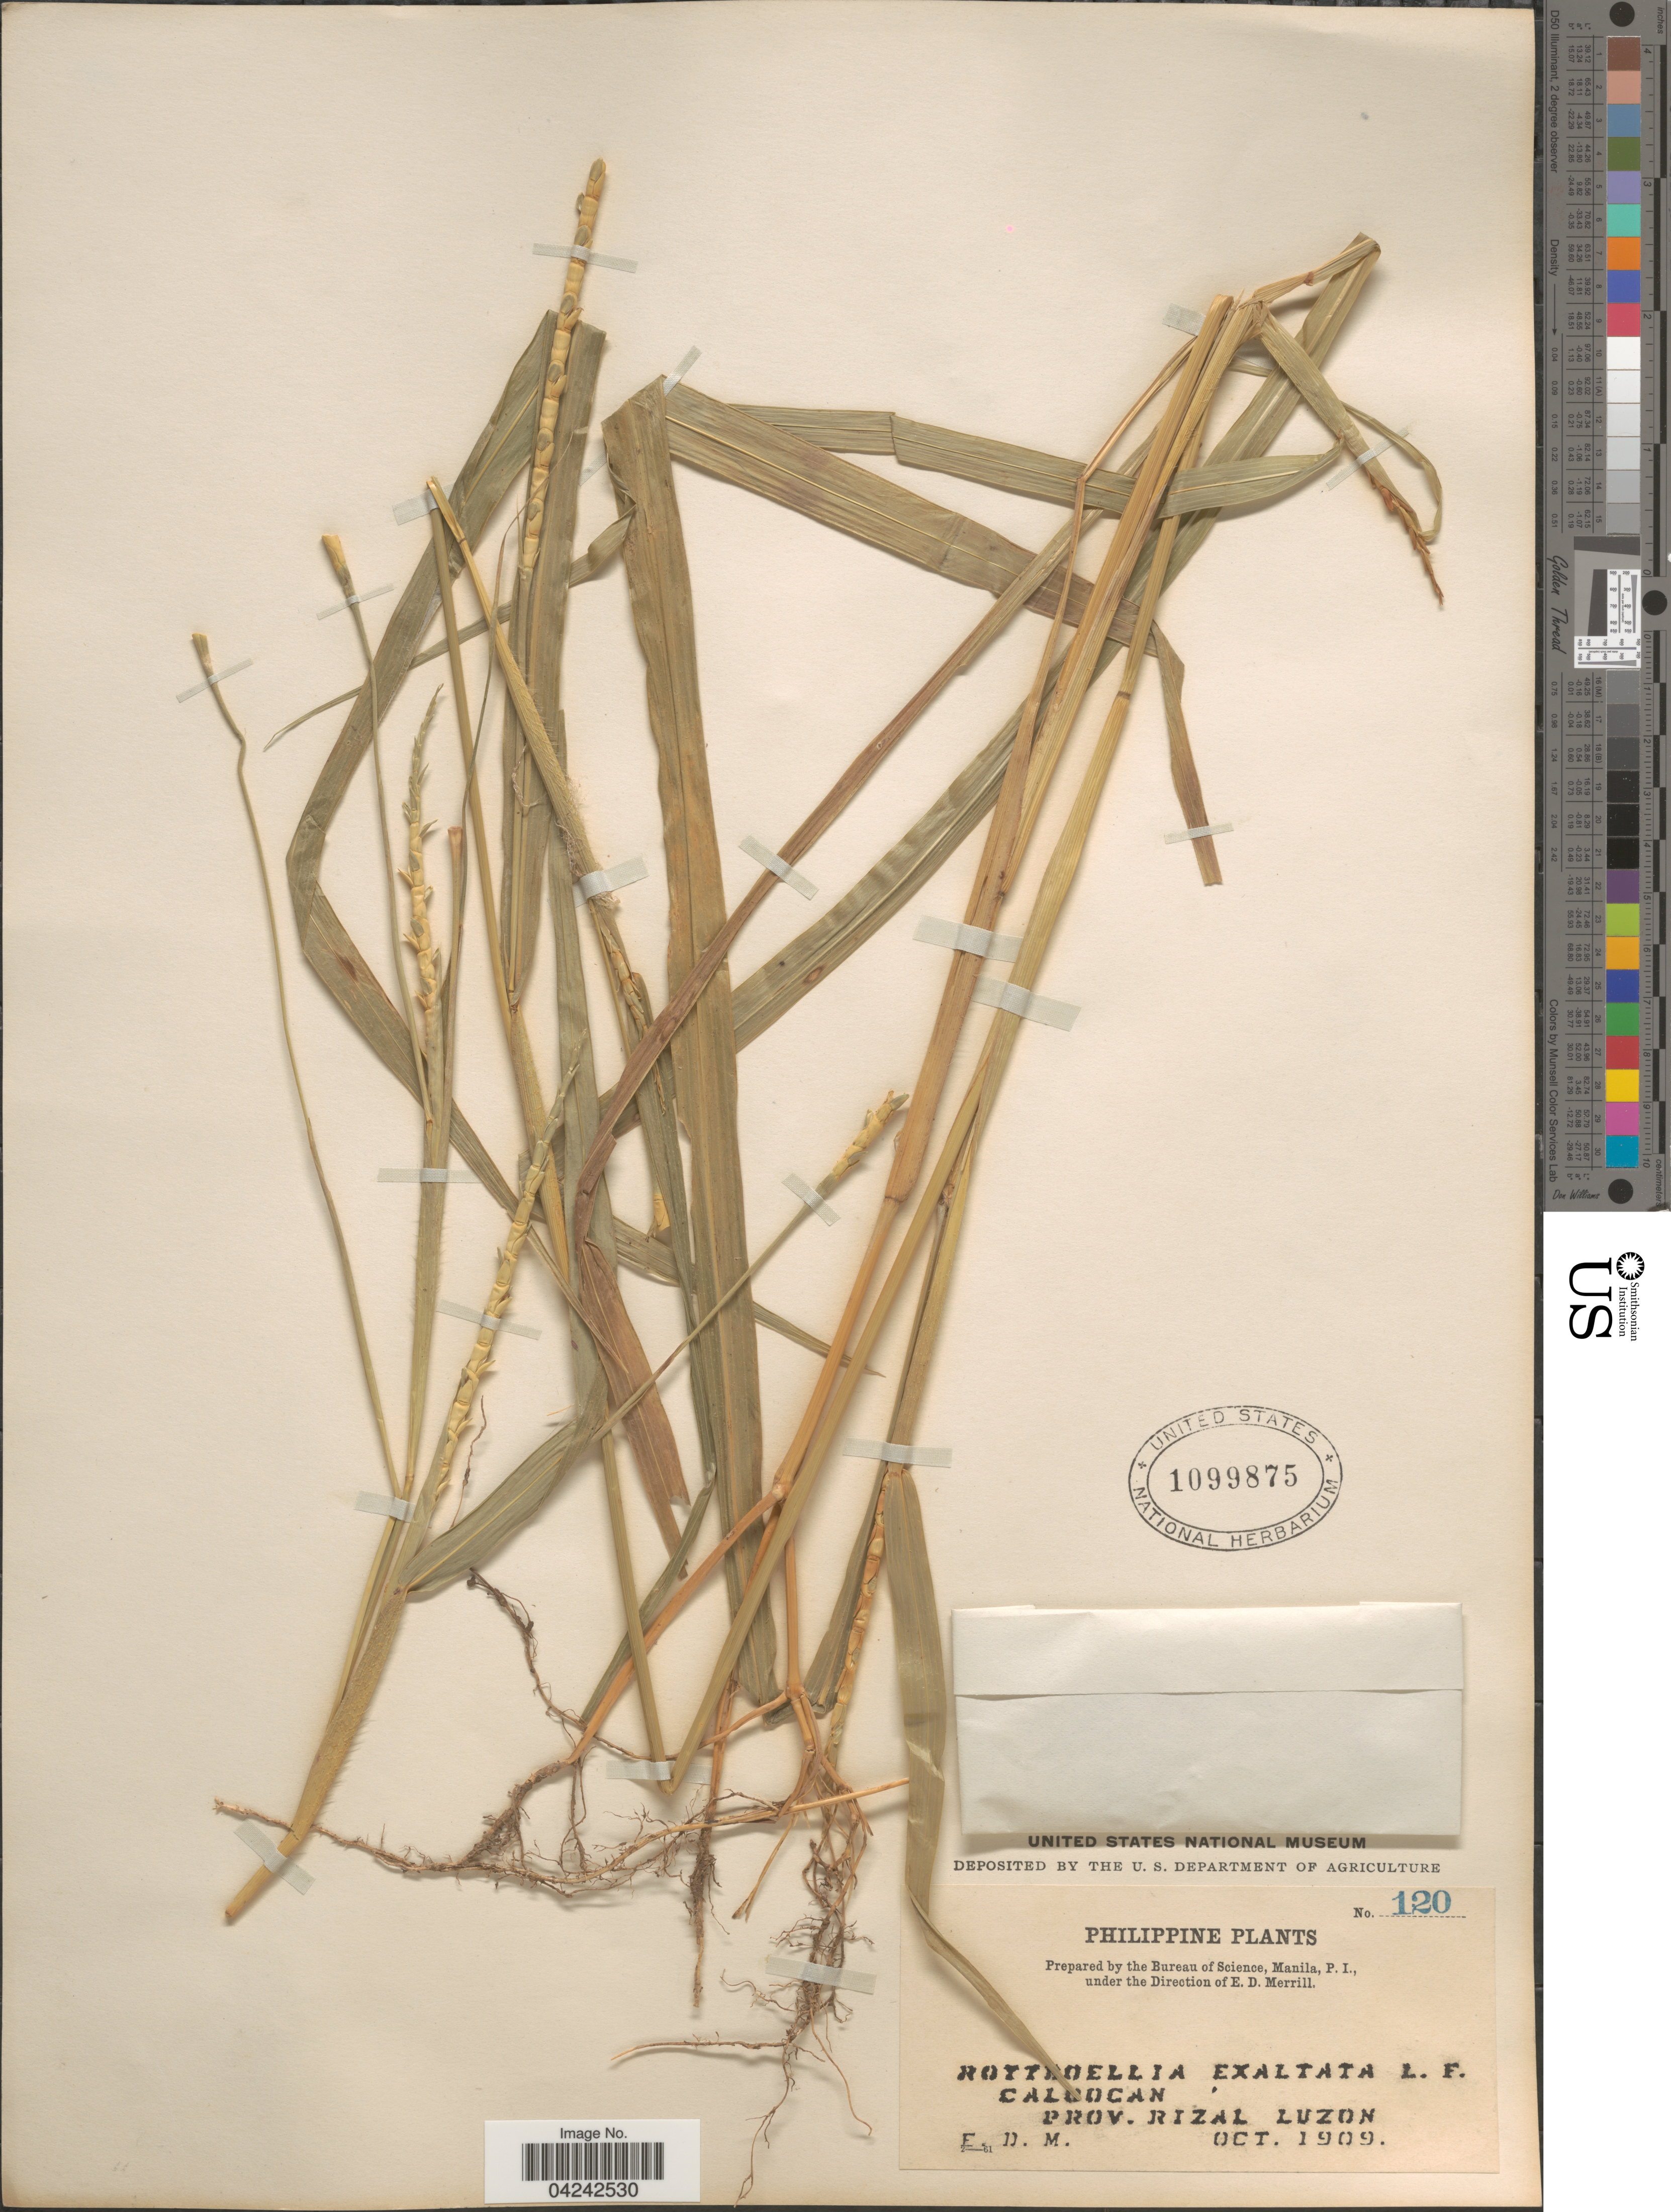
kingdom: Plantae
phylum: Tracheophyta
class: Liliopsida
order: Poales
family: Poaceae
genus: Rottboellia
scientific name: Rottboellia cochinchinensis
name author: (Lour.) Clayton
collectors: E. D. Merrill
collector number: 120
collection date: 1909-10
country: Philippines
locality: Cal [illegible text]ocan. Prov. Rizal. Luzon.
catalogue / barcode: US 1099875